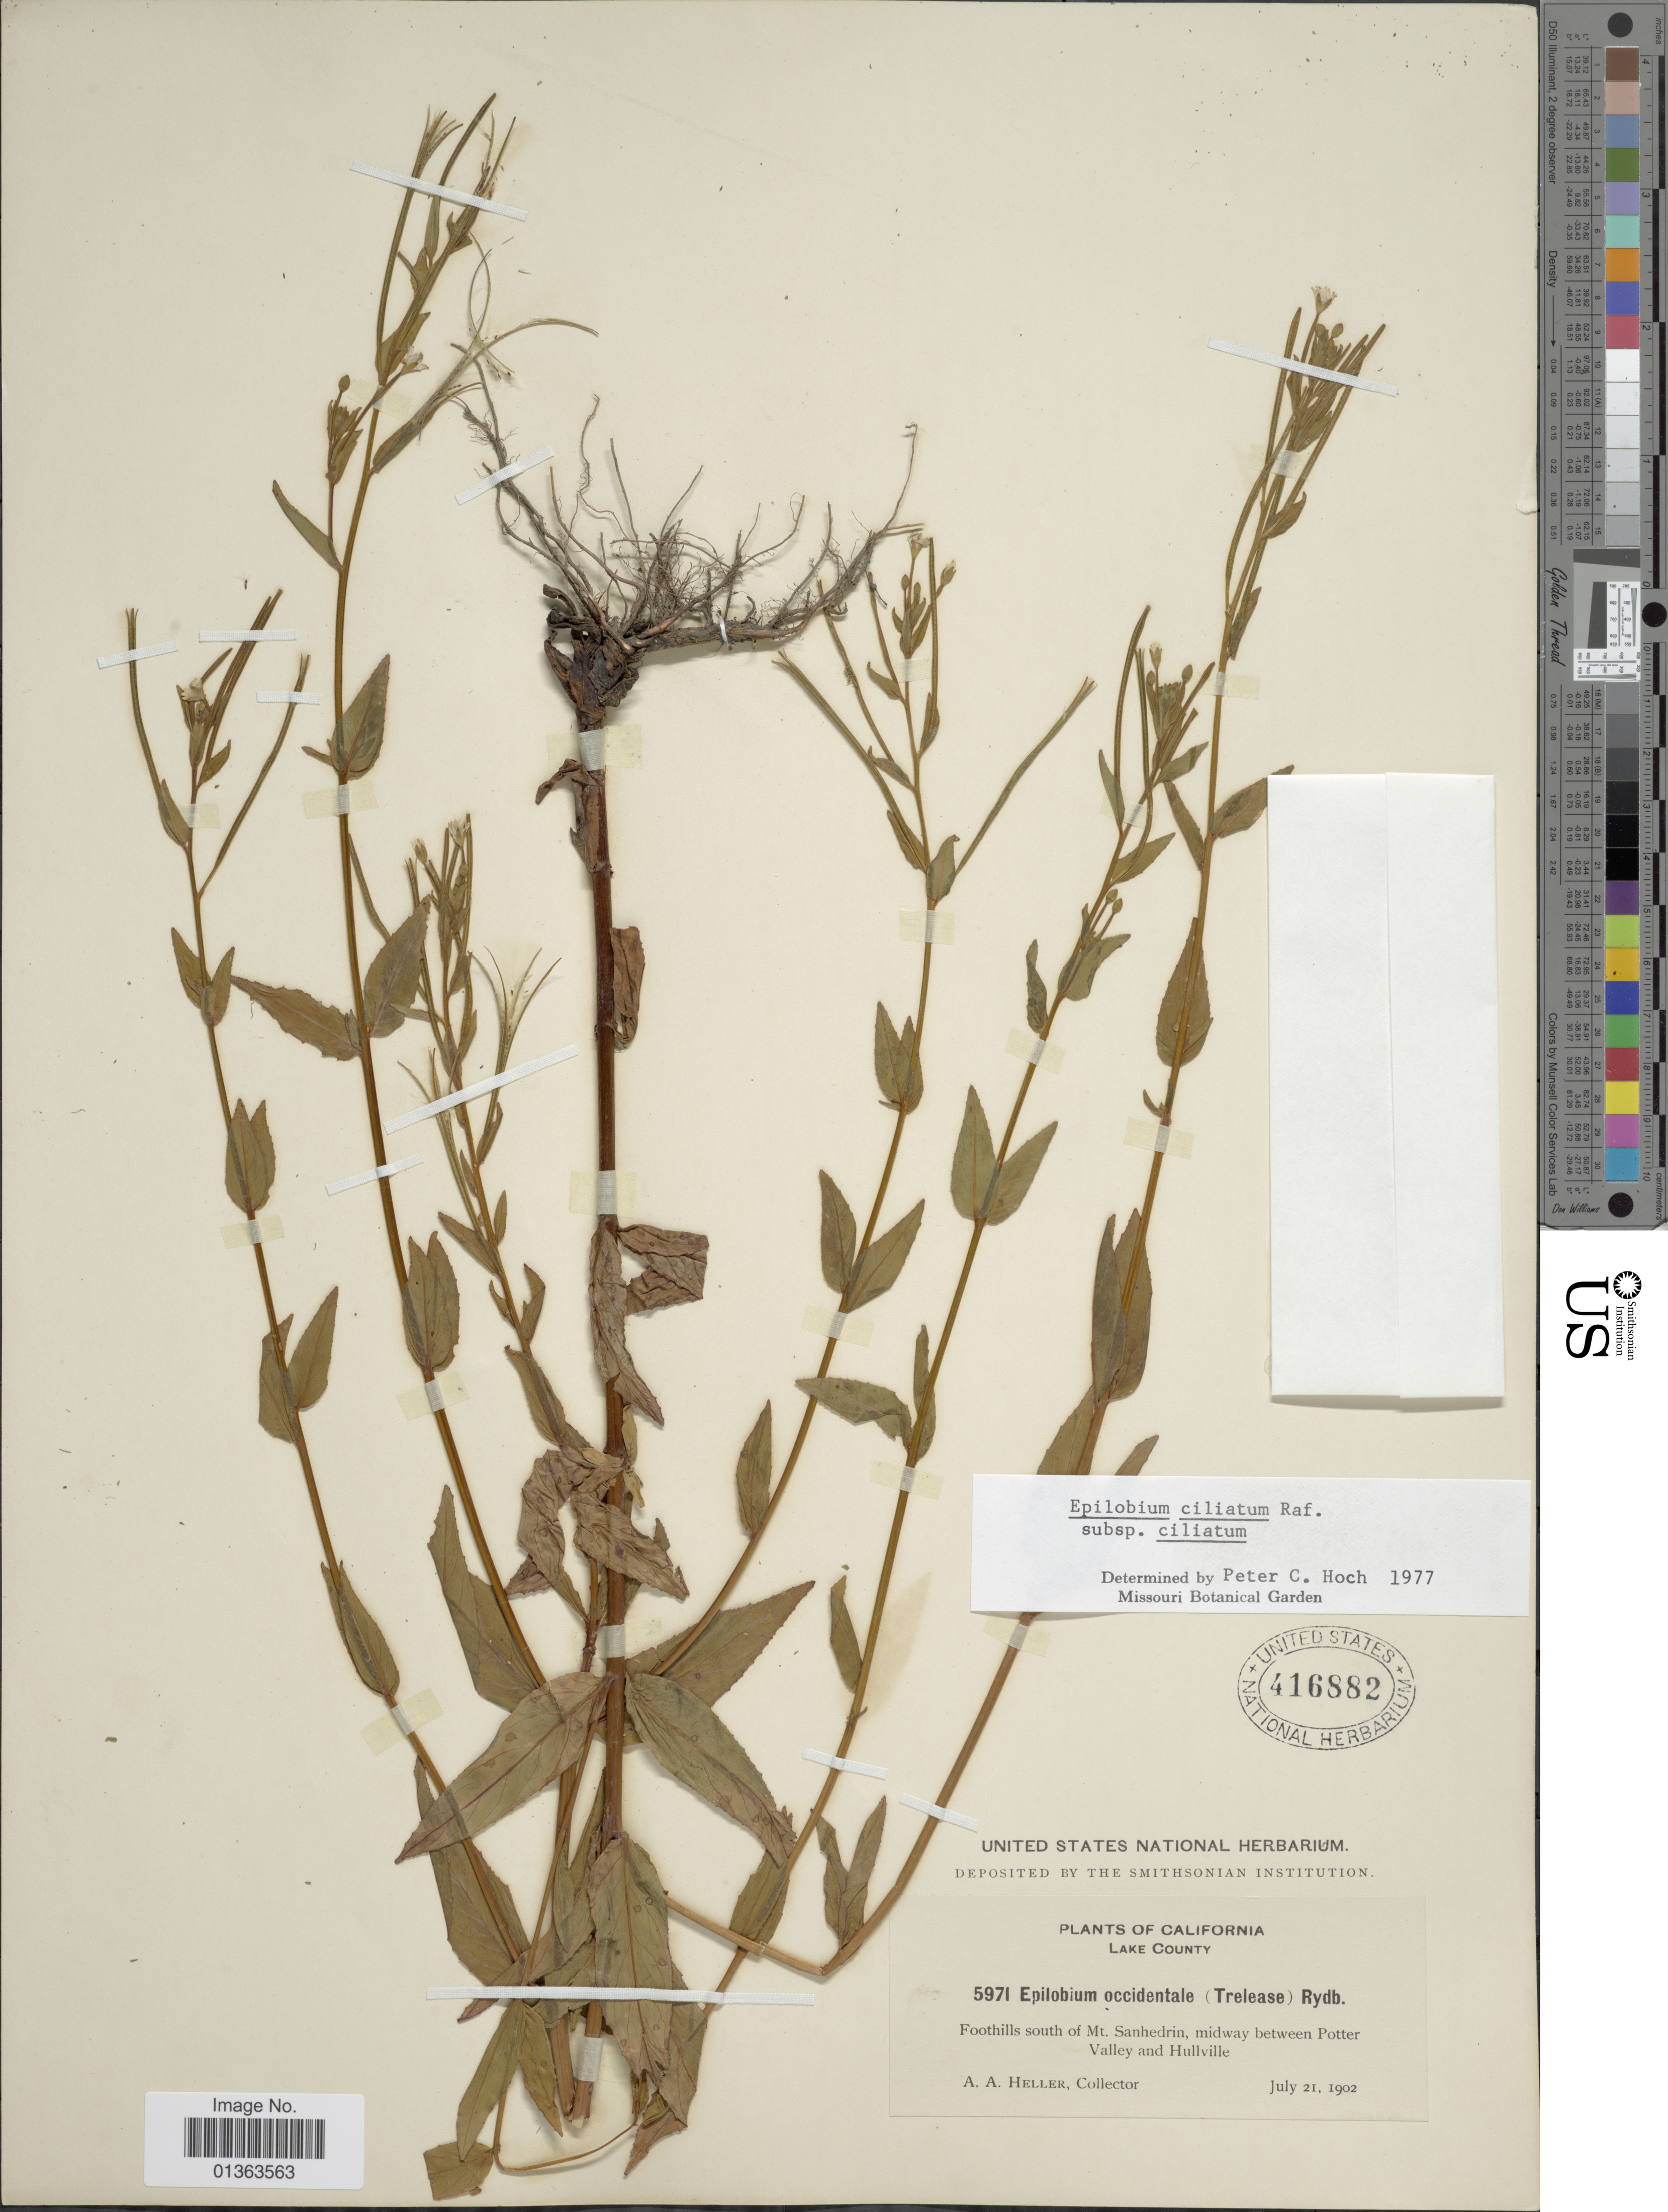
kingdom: Plantae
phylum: Tracheophyta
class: Magnoliopsida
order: Myrtales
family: Onagraceae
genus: Epilobium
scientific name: Epilobium ciliatum subsp. ciliatum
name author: Raf.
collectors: A. A. Heller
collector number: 5971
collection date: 1902-07-21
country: United States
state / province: California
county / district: Lake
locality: Lake County. Foothills south of Mt. Sanhedrin, midway between Potter Valley and Hullville.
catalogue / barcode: US 416882